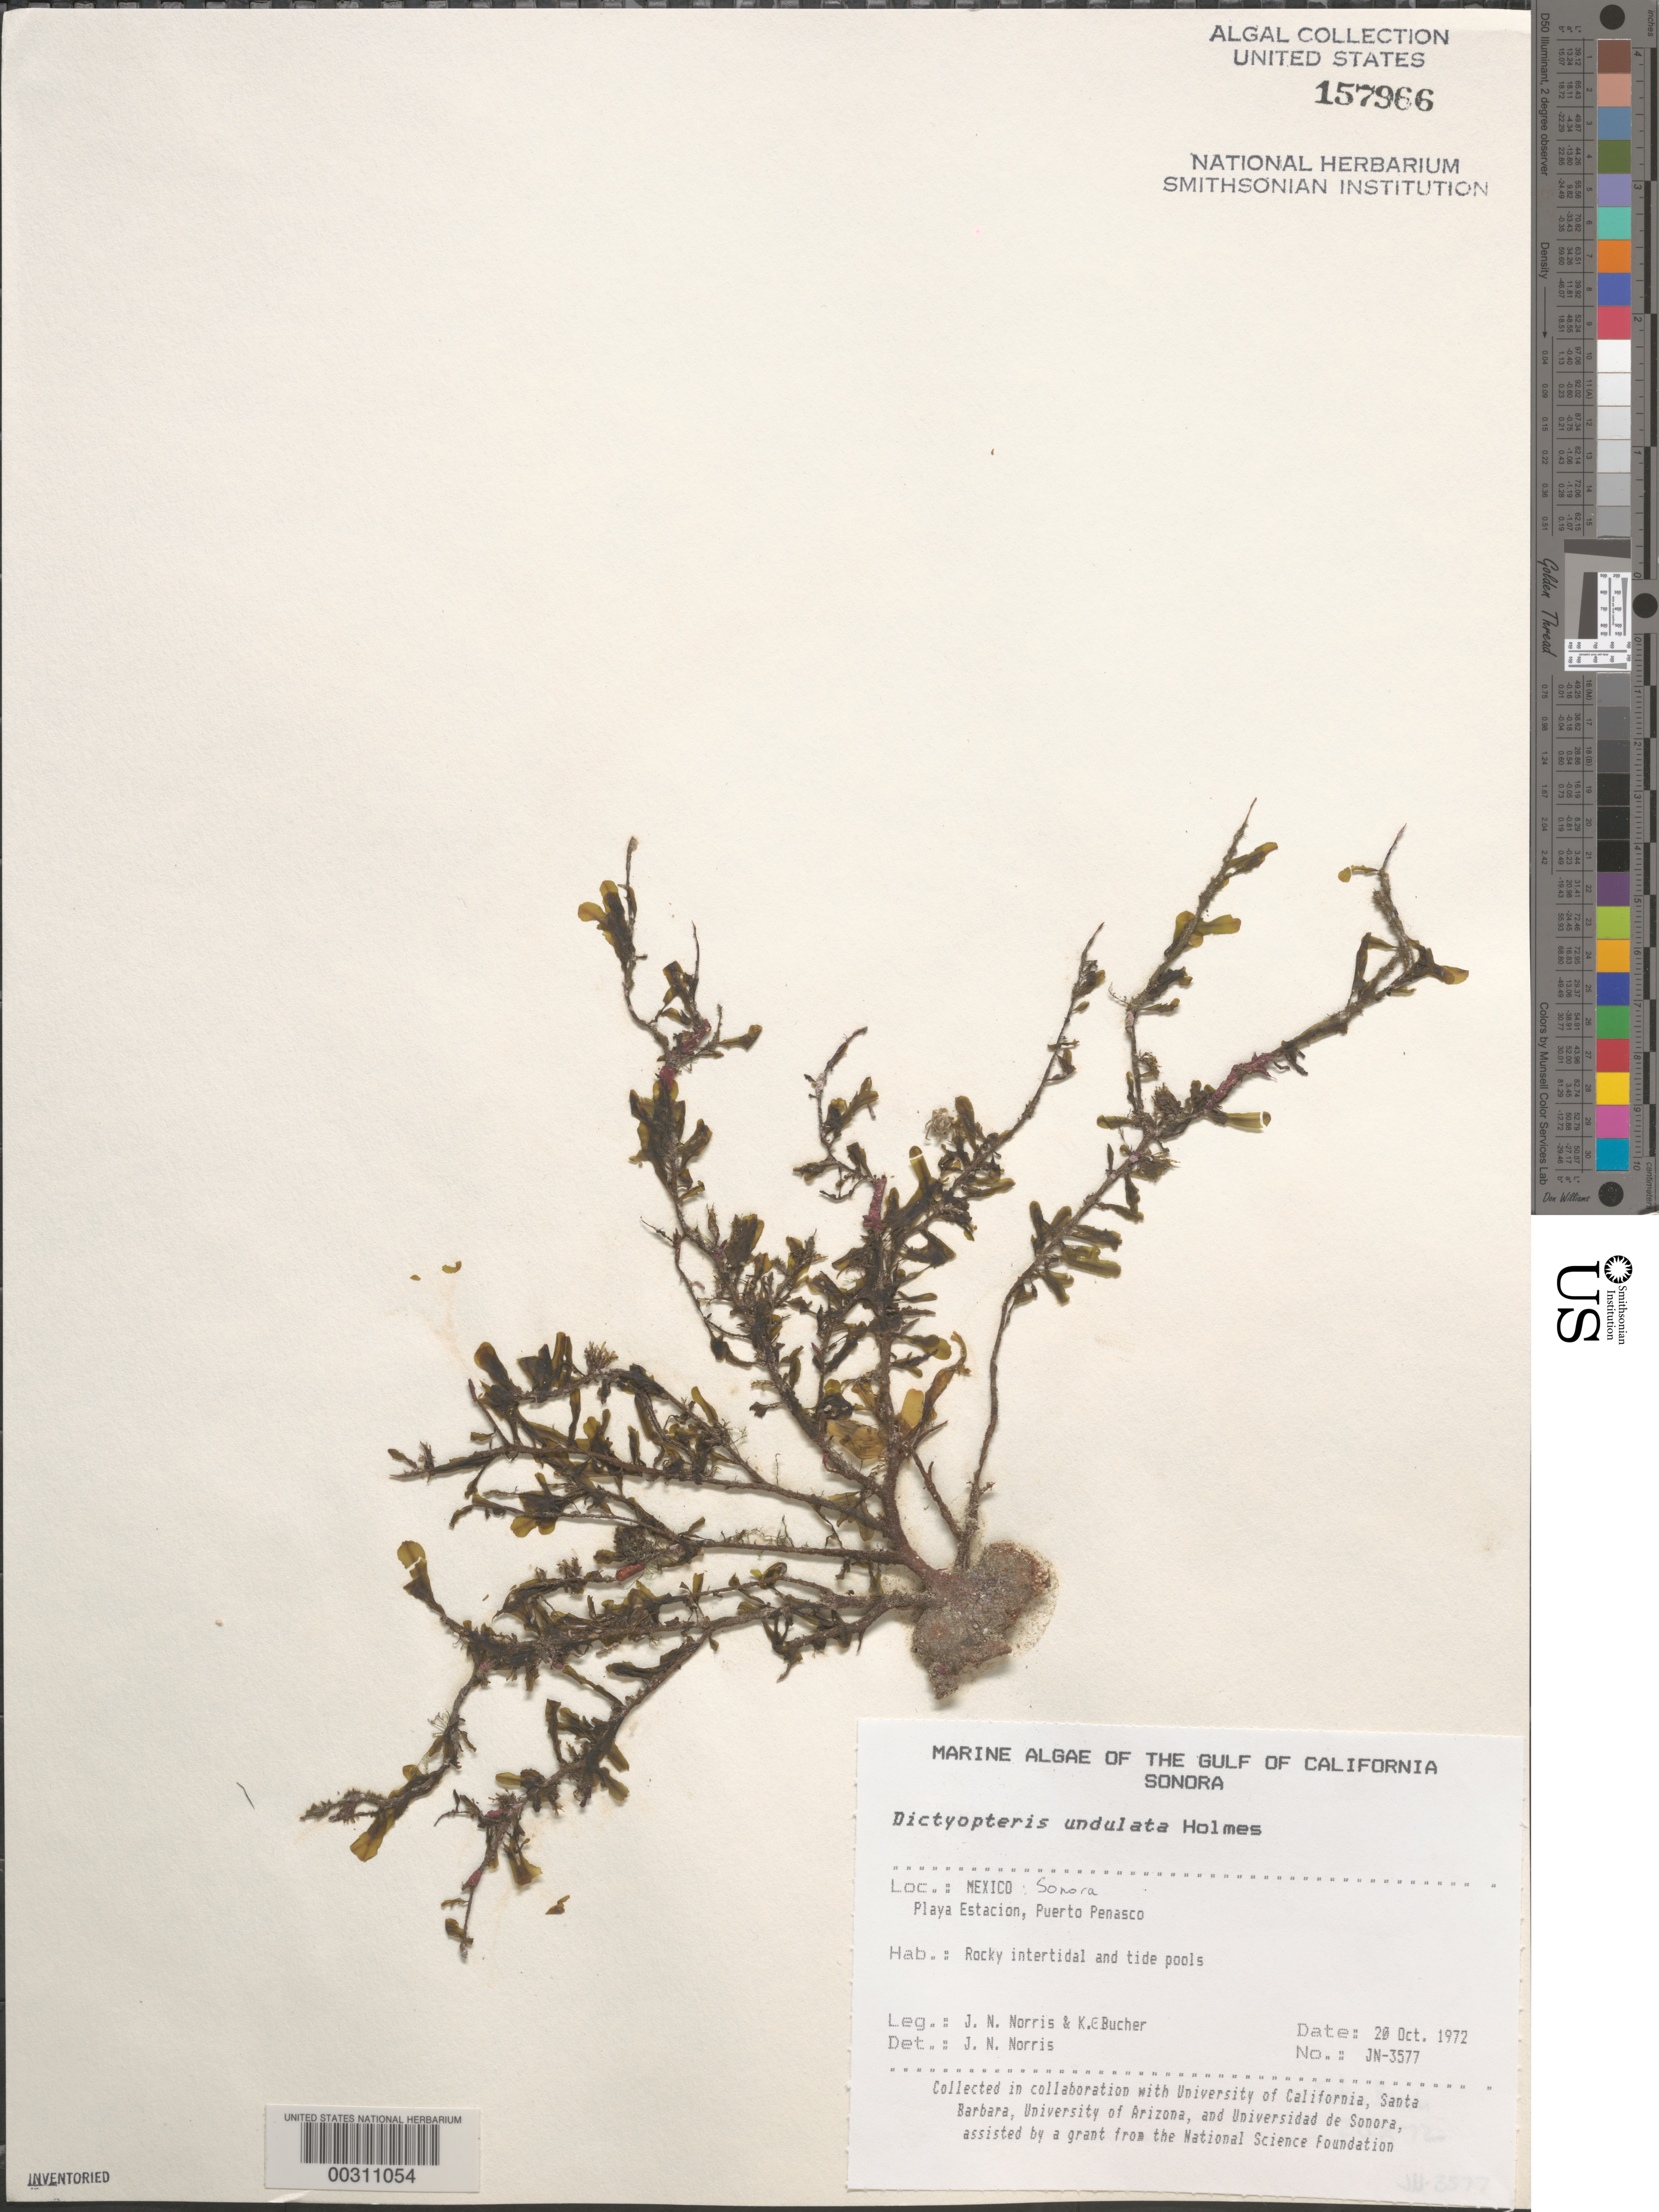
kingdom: Chromista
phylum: Ochrophyta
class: Phaeophyceae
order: Dictyotales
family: Dictyotaceae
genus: Dictyopteris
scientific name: Dictyopteris undulata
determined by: Norris, James N.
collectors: J. N. Norris & K. E. Bucher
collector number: JN-3577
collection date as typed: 20 Oct 1972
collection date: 1972-10-20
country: Mexico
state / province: Sonora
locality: Playa Estacion, Puerto Penasco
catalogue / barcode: US 157966